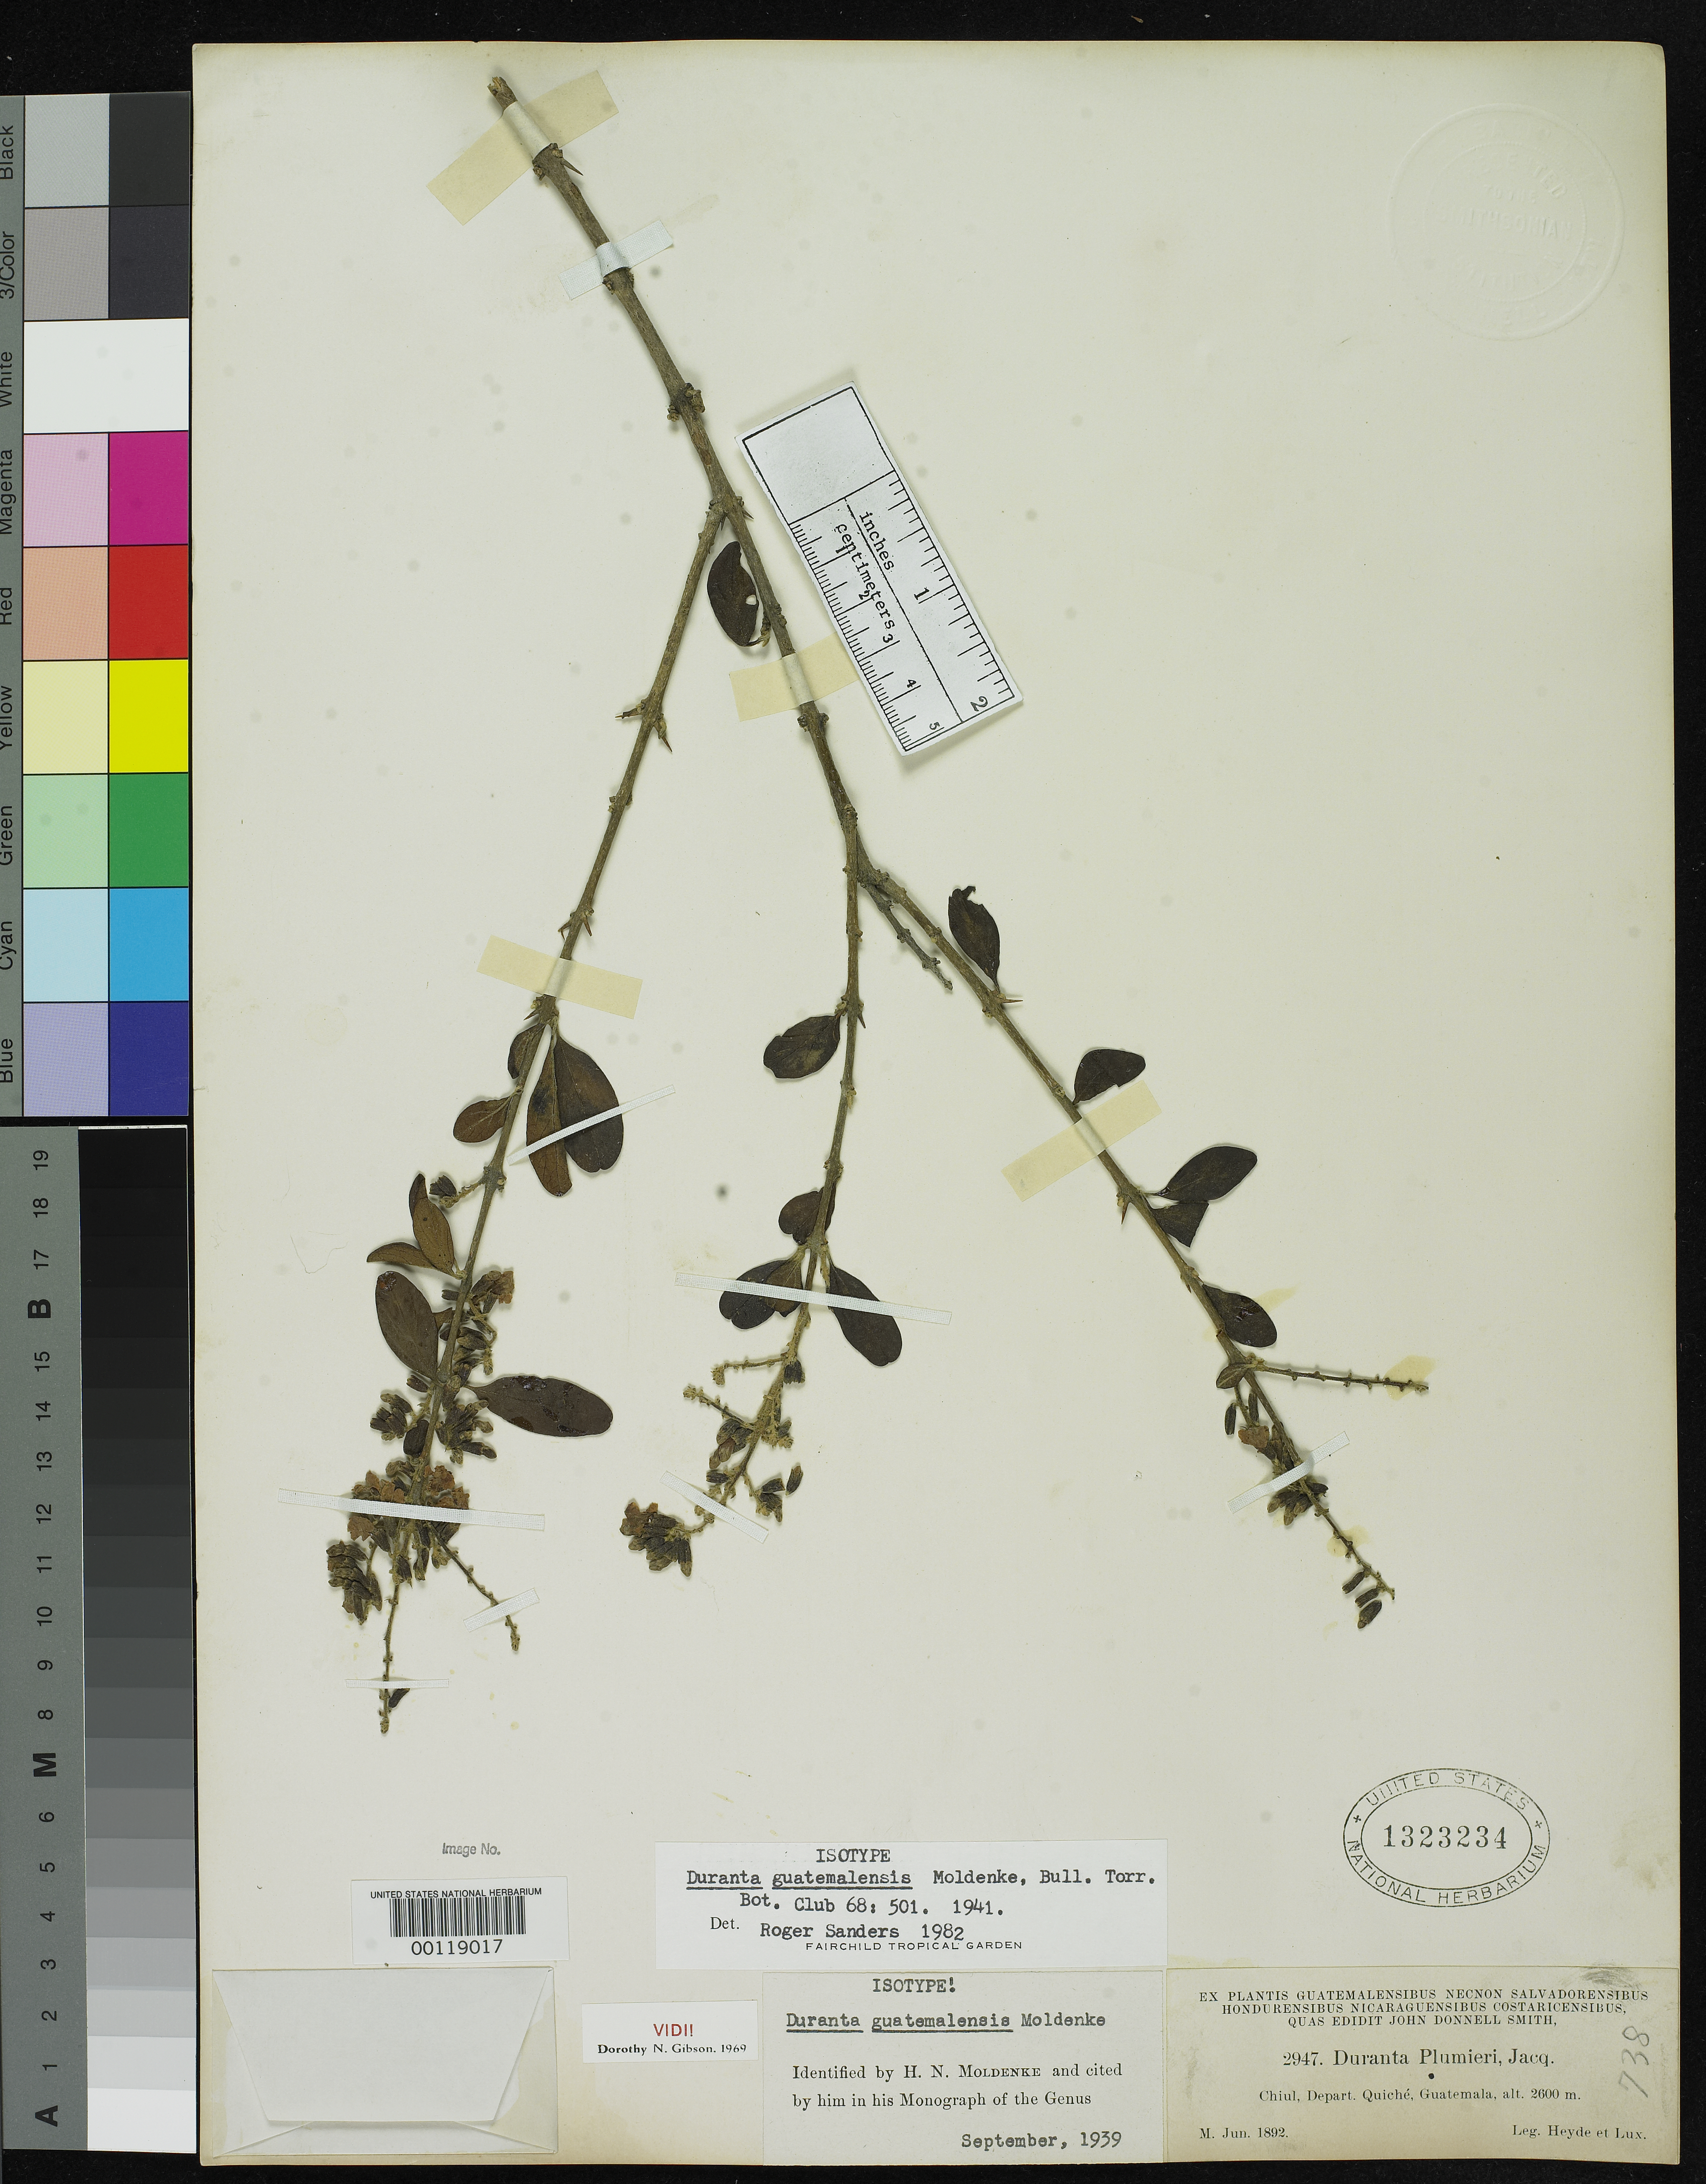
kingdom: Plantae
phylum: Tracheophyta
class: Magnoliopsida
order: Lamiales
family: Verbenaceae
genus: Duranta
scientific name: Duranta guatemalensis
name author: Moldenke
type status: Isotype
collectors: E. T. Heyde & E. Lux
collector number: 2947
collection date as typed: Jun 1892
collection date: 1892-06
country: Guatemala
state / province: El Quiché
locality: Chiul.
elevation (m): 2600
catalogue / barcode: US 1323234